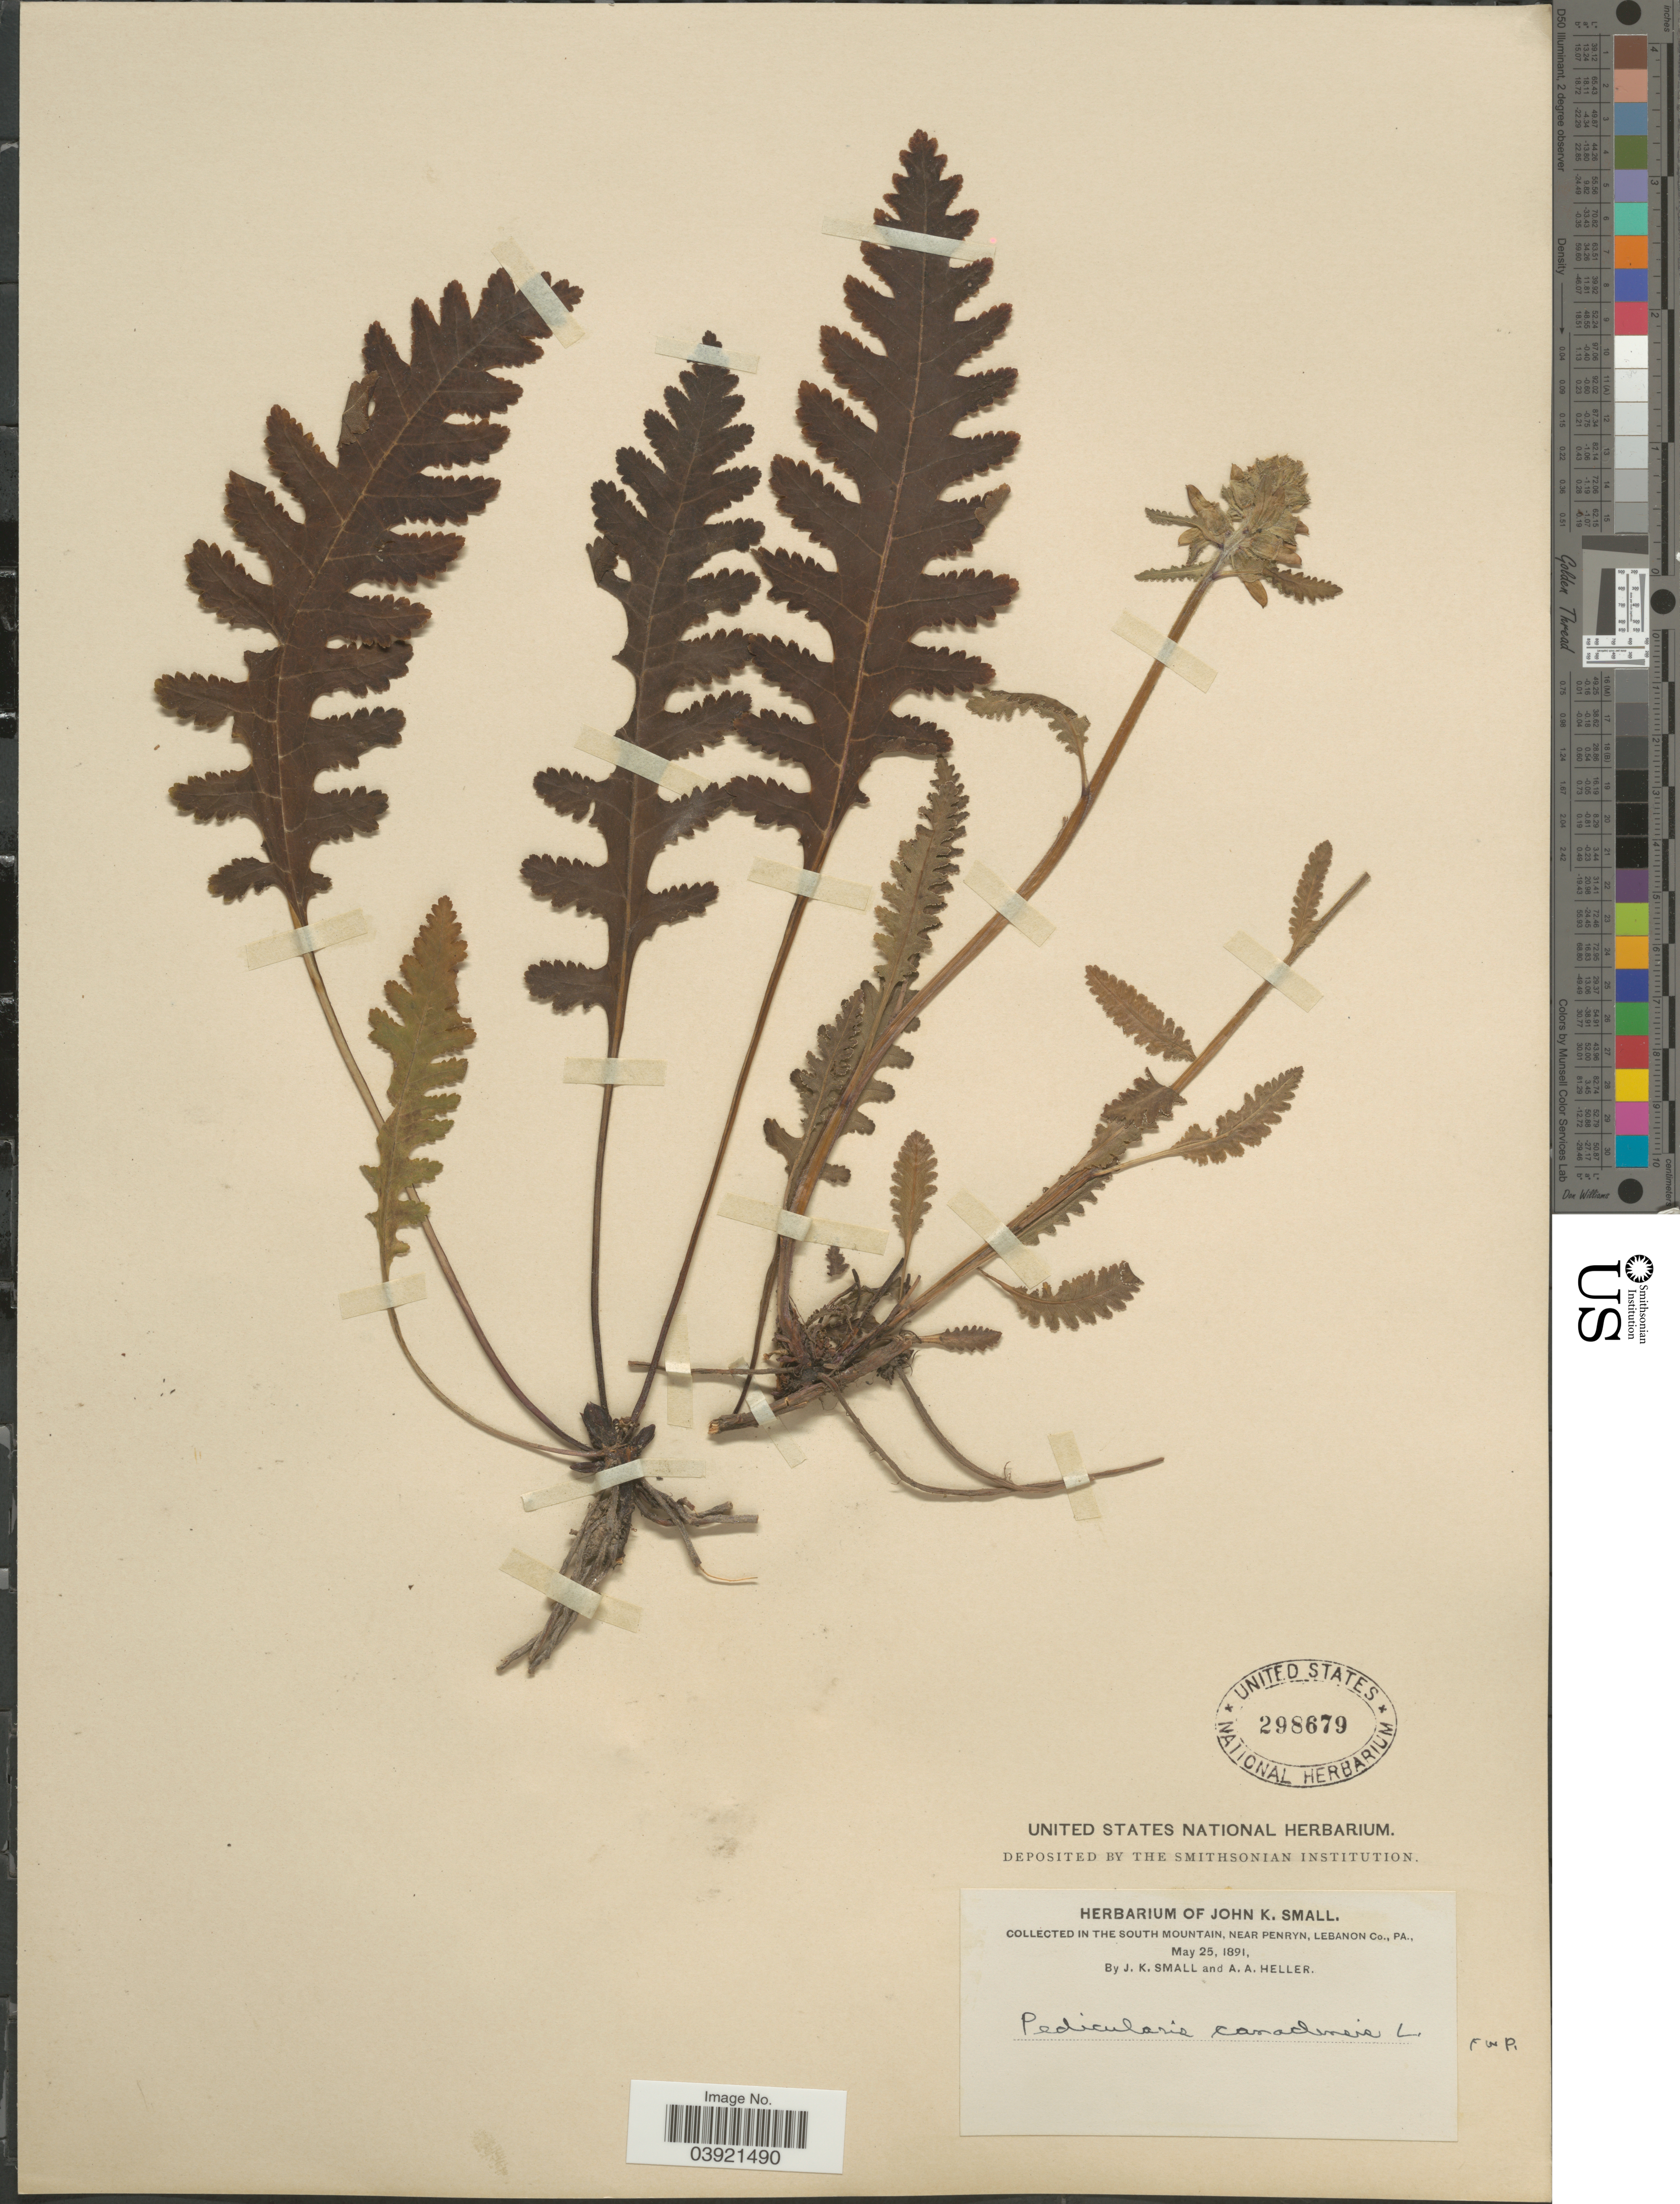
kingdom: Plantae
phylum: Tracheophyta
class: Magnoliopsida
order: Lamiales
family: Orobanchaceae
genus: Pedicularis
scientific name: Pedicularis canadensis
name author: L.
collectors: J. K. Small & A. A. Heller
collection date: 1891-05-25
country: United States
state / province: Pennsylvania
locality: In the South Mountain, near Penryn, Lebanon Co.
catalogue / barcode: US 298679